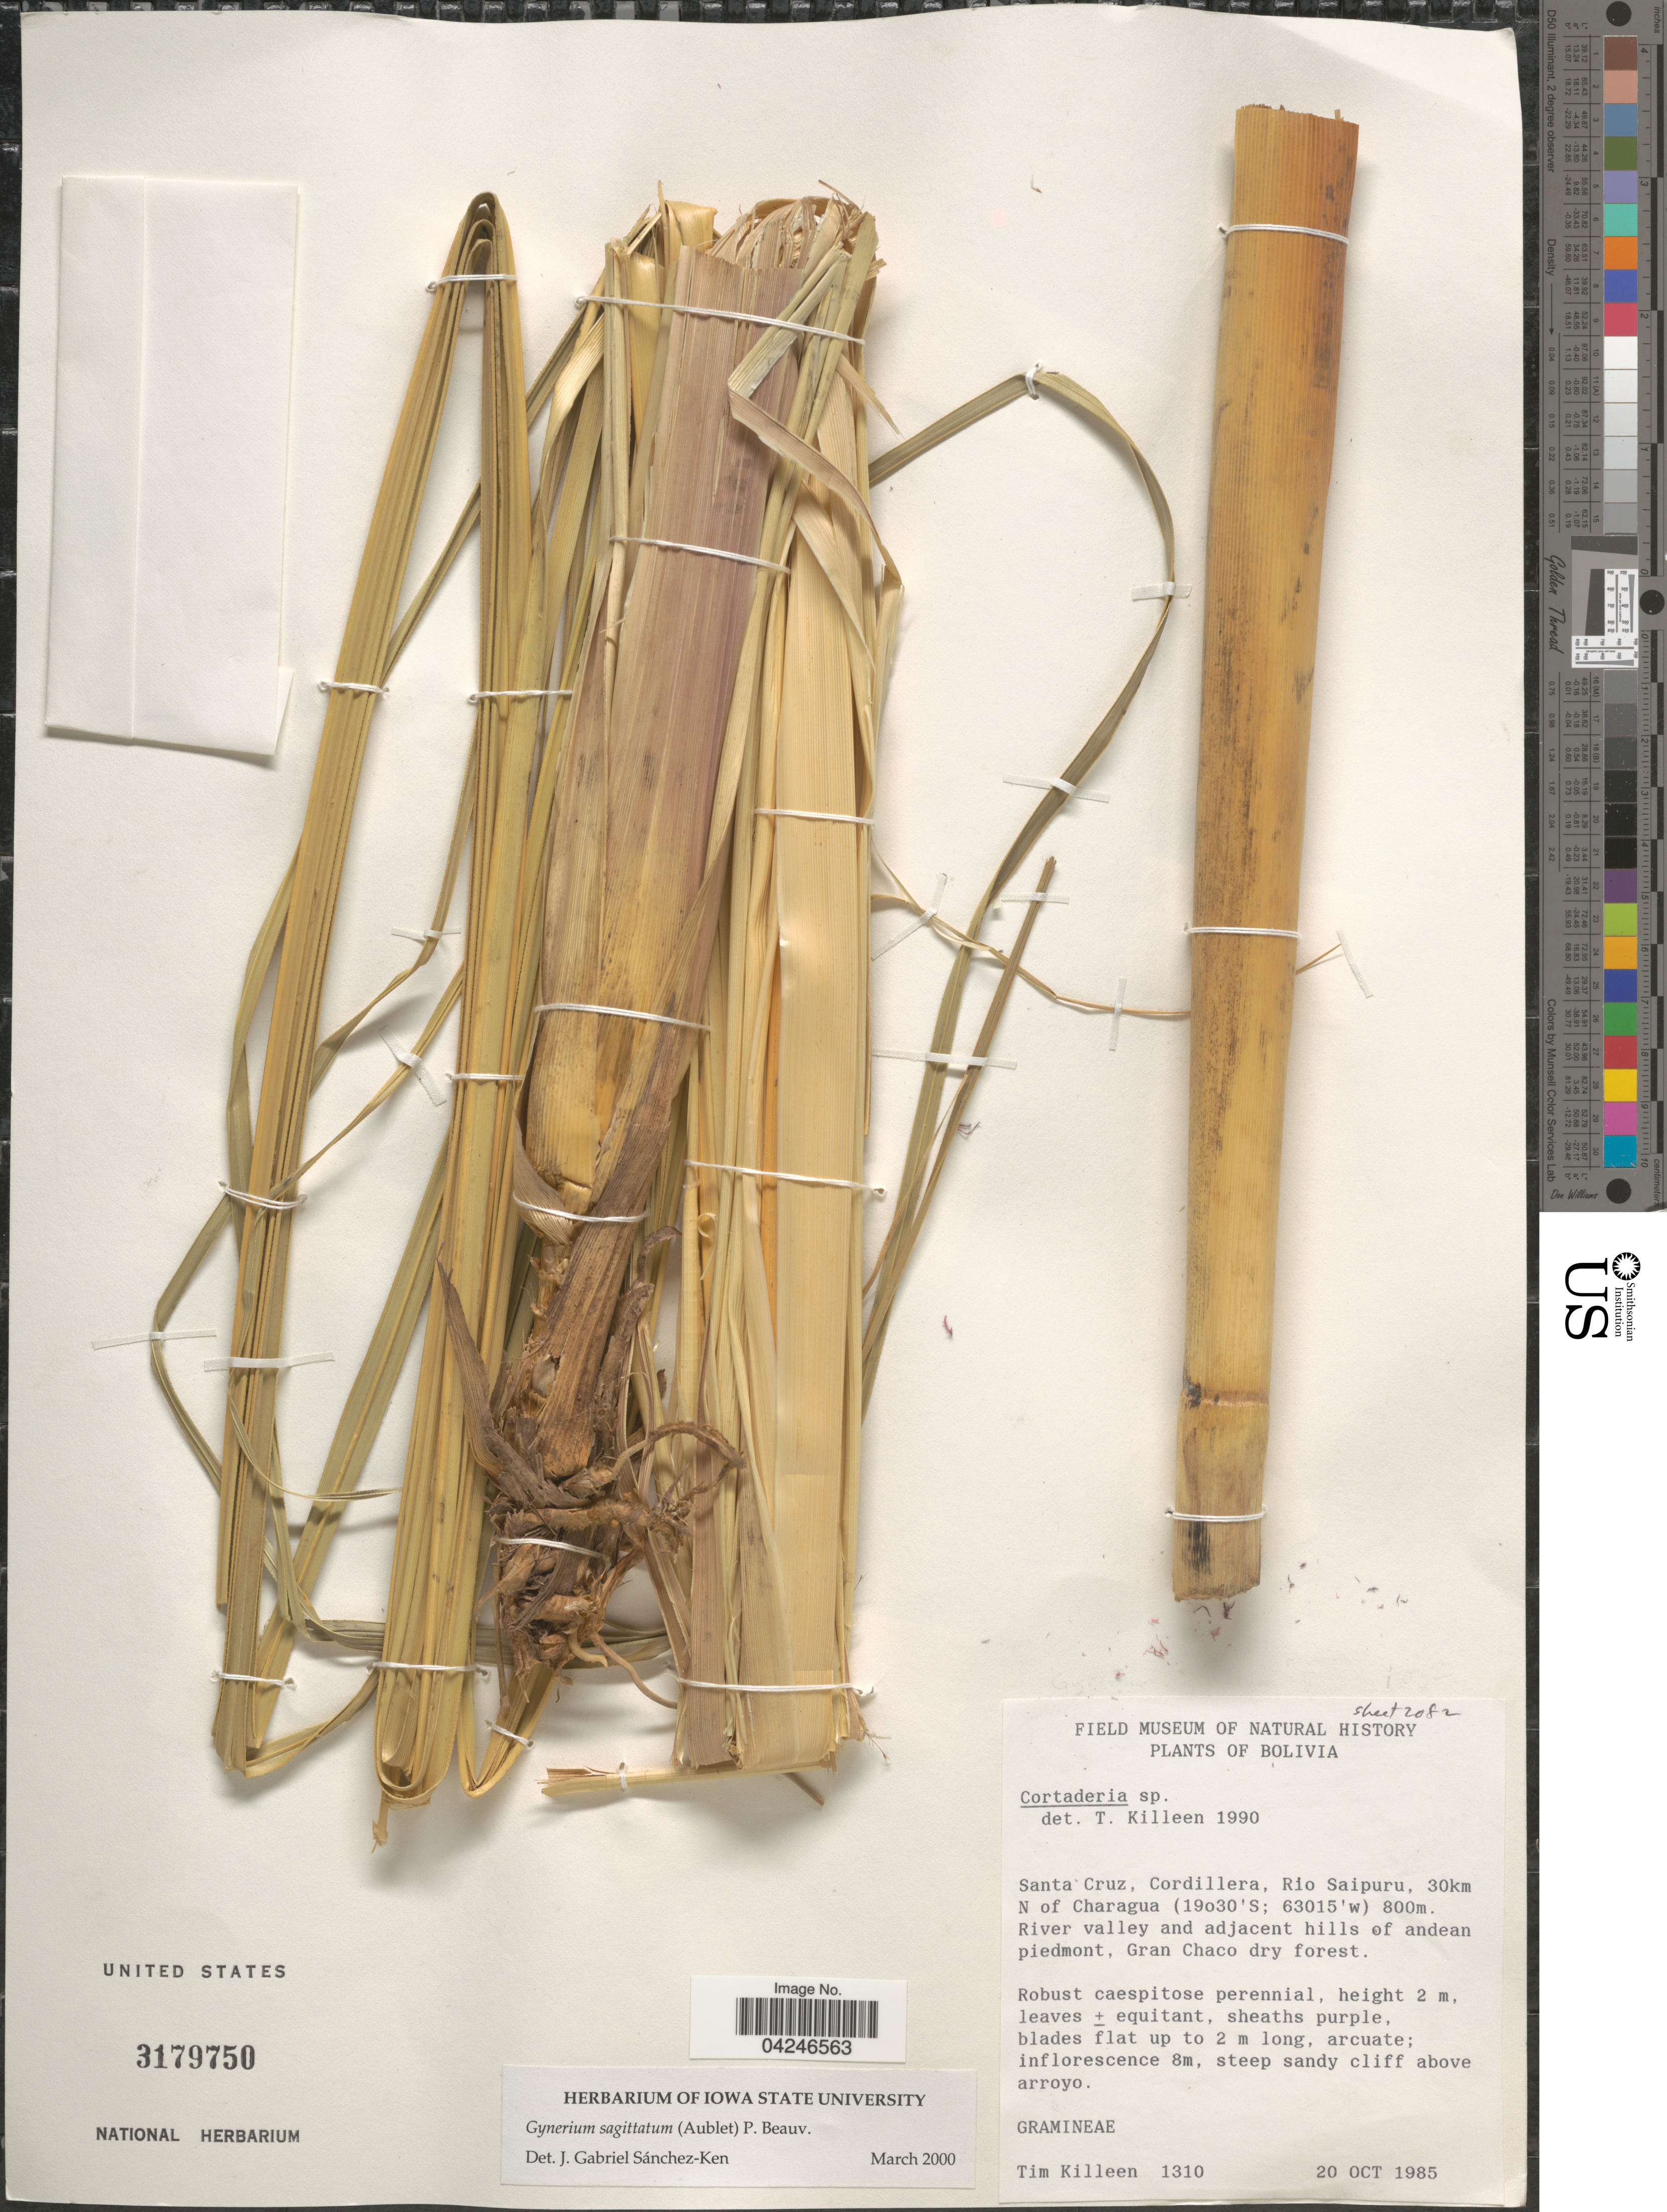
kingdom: Plantae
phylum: Tracheophyta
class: Liliopsida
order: Poales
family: Poaceae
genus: Gynerium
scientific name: Gynerium sagittatum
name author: (Aubl.) P. Beauv.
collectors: T. J. Killeen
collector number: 1310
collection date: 1985-10-20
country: Bolivia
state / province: Santa Cruz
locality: Cordillera, Rio Saipuru, 30km N of Charagua. River valley and adjacent hills of andean piedmont, Gran Chaco dry forest.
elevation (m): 800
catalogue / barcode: US 3179750